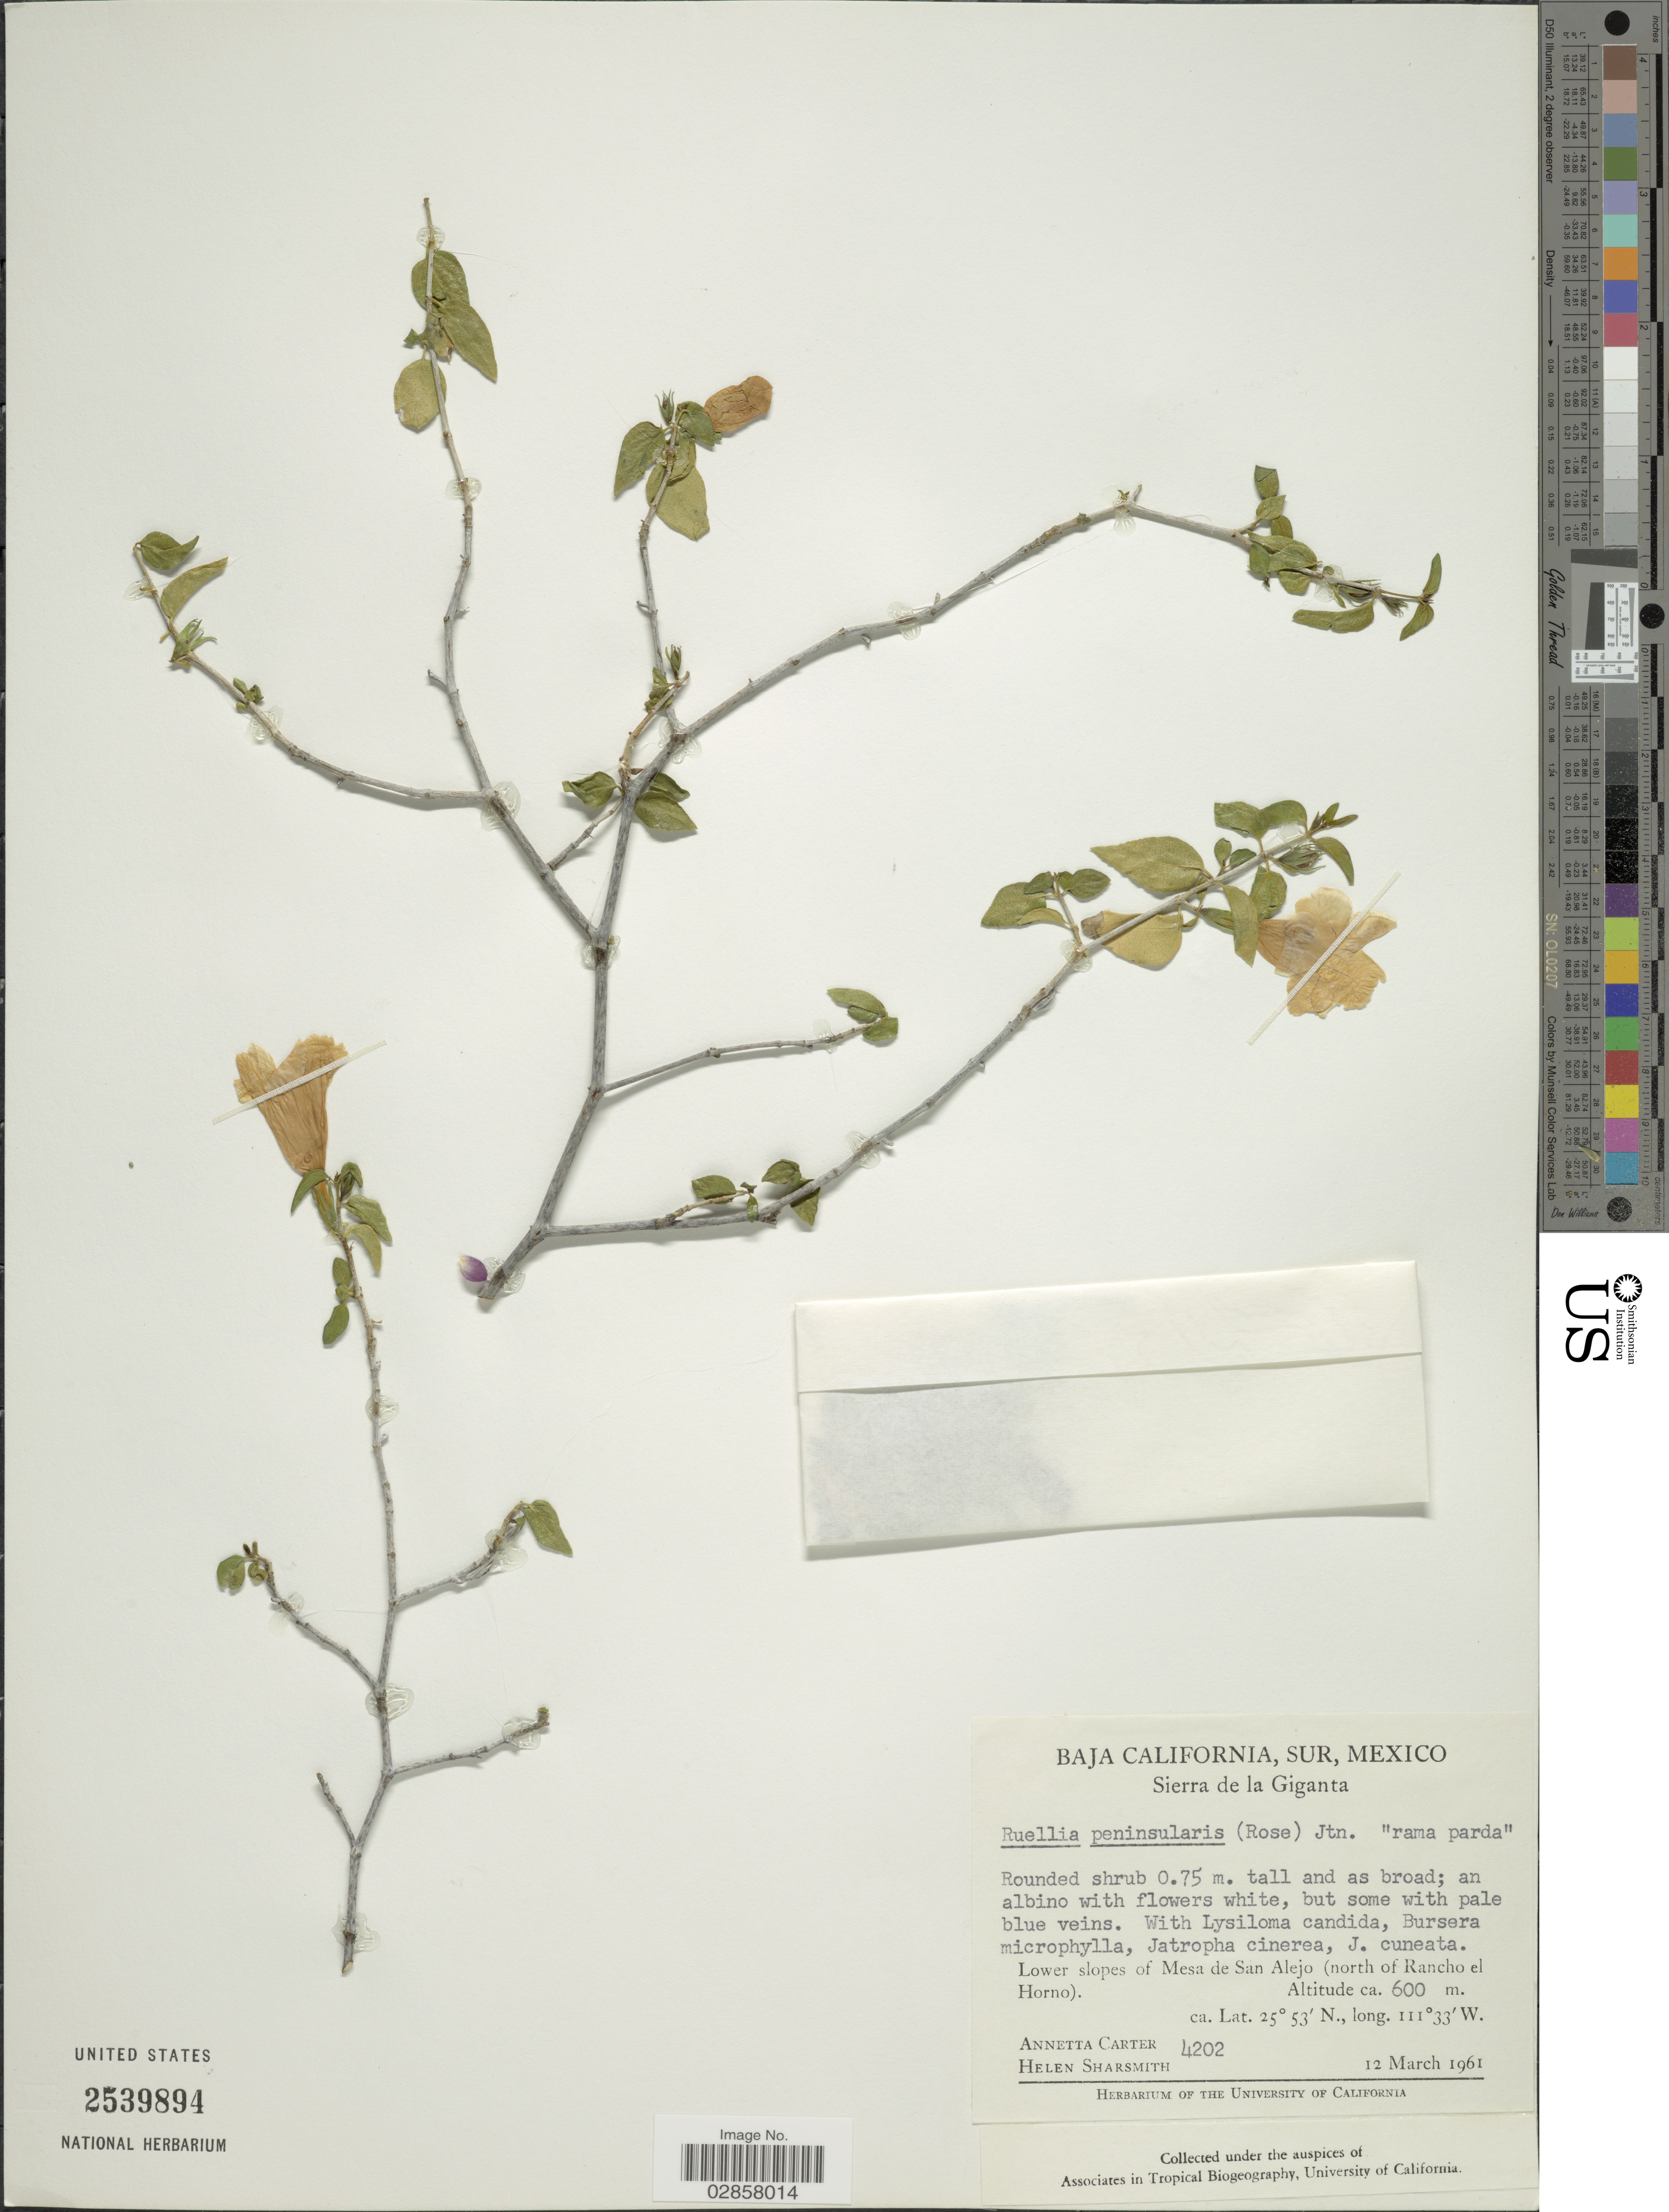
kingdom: Plantae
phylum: Tracheophyta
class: Magnoliopsida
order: Lamiales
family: Acanthaceae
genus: Ruellia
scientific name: Ruellia peninsularis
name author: I.M. Johnst.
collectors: A. Carter & H. Sharsmith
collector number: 4202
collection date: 1961-03-12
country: Mexico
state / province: Baja California Sur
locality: Sierra de la Giganta. Lower slopes of Mesa de San Alejo (north of Rancho el Horno).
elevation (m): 600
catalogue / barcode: US 2539894